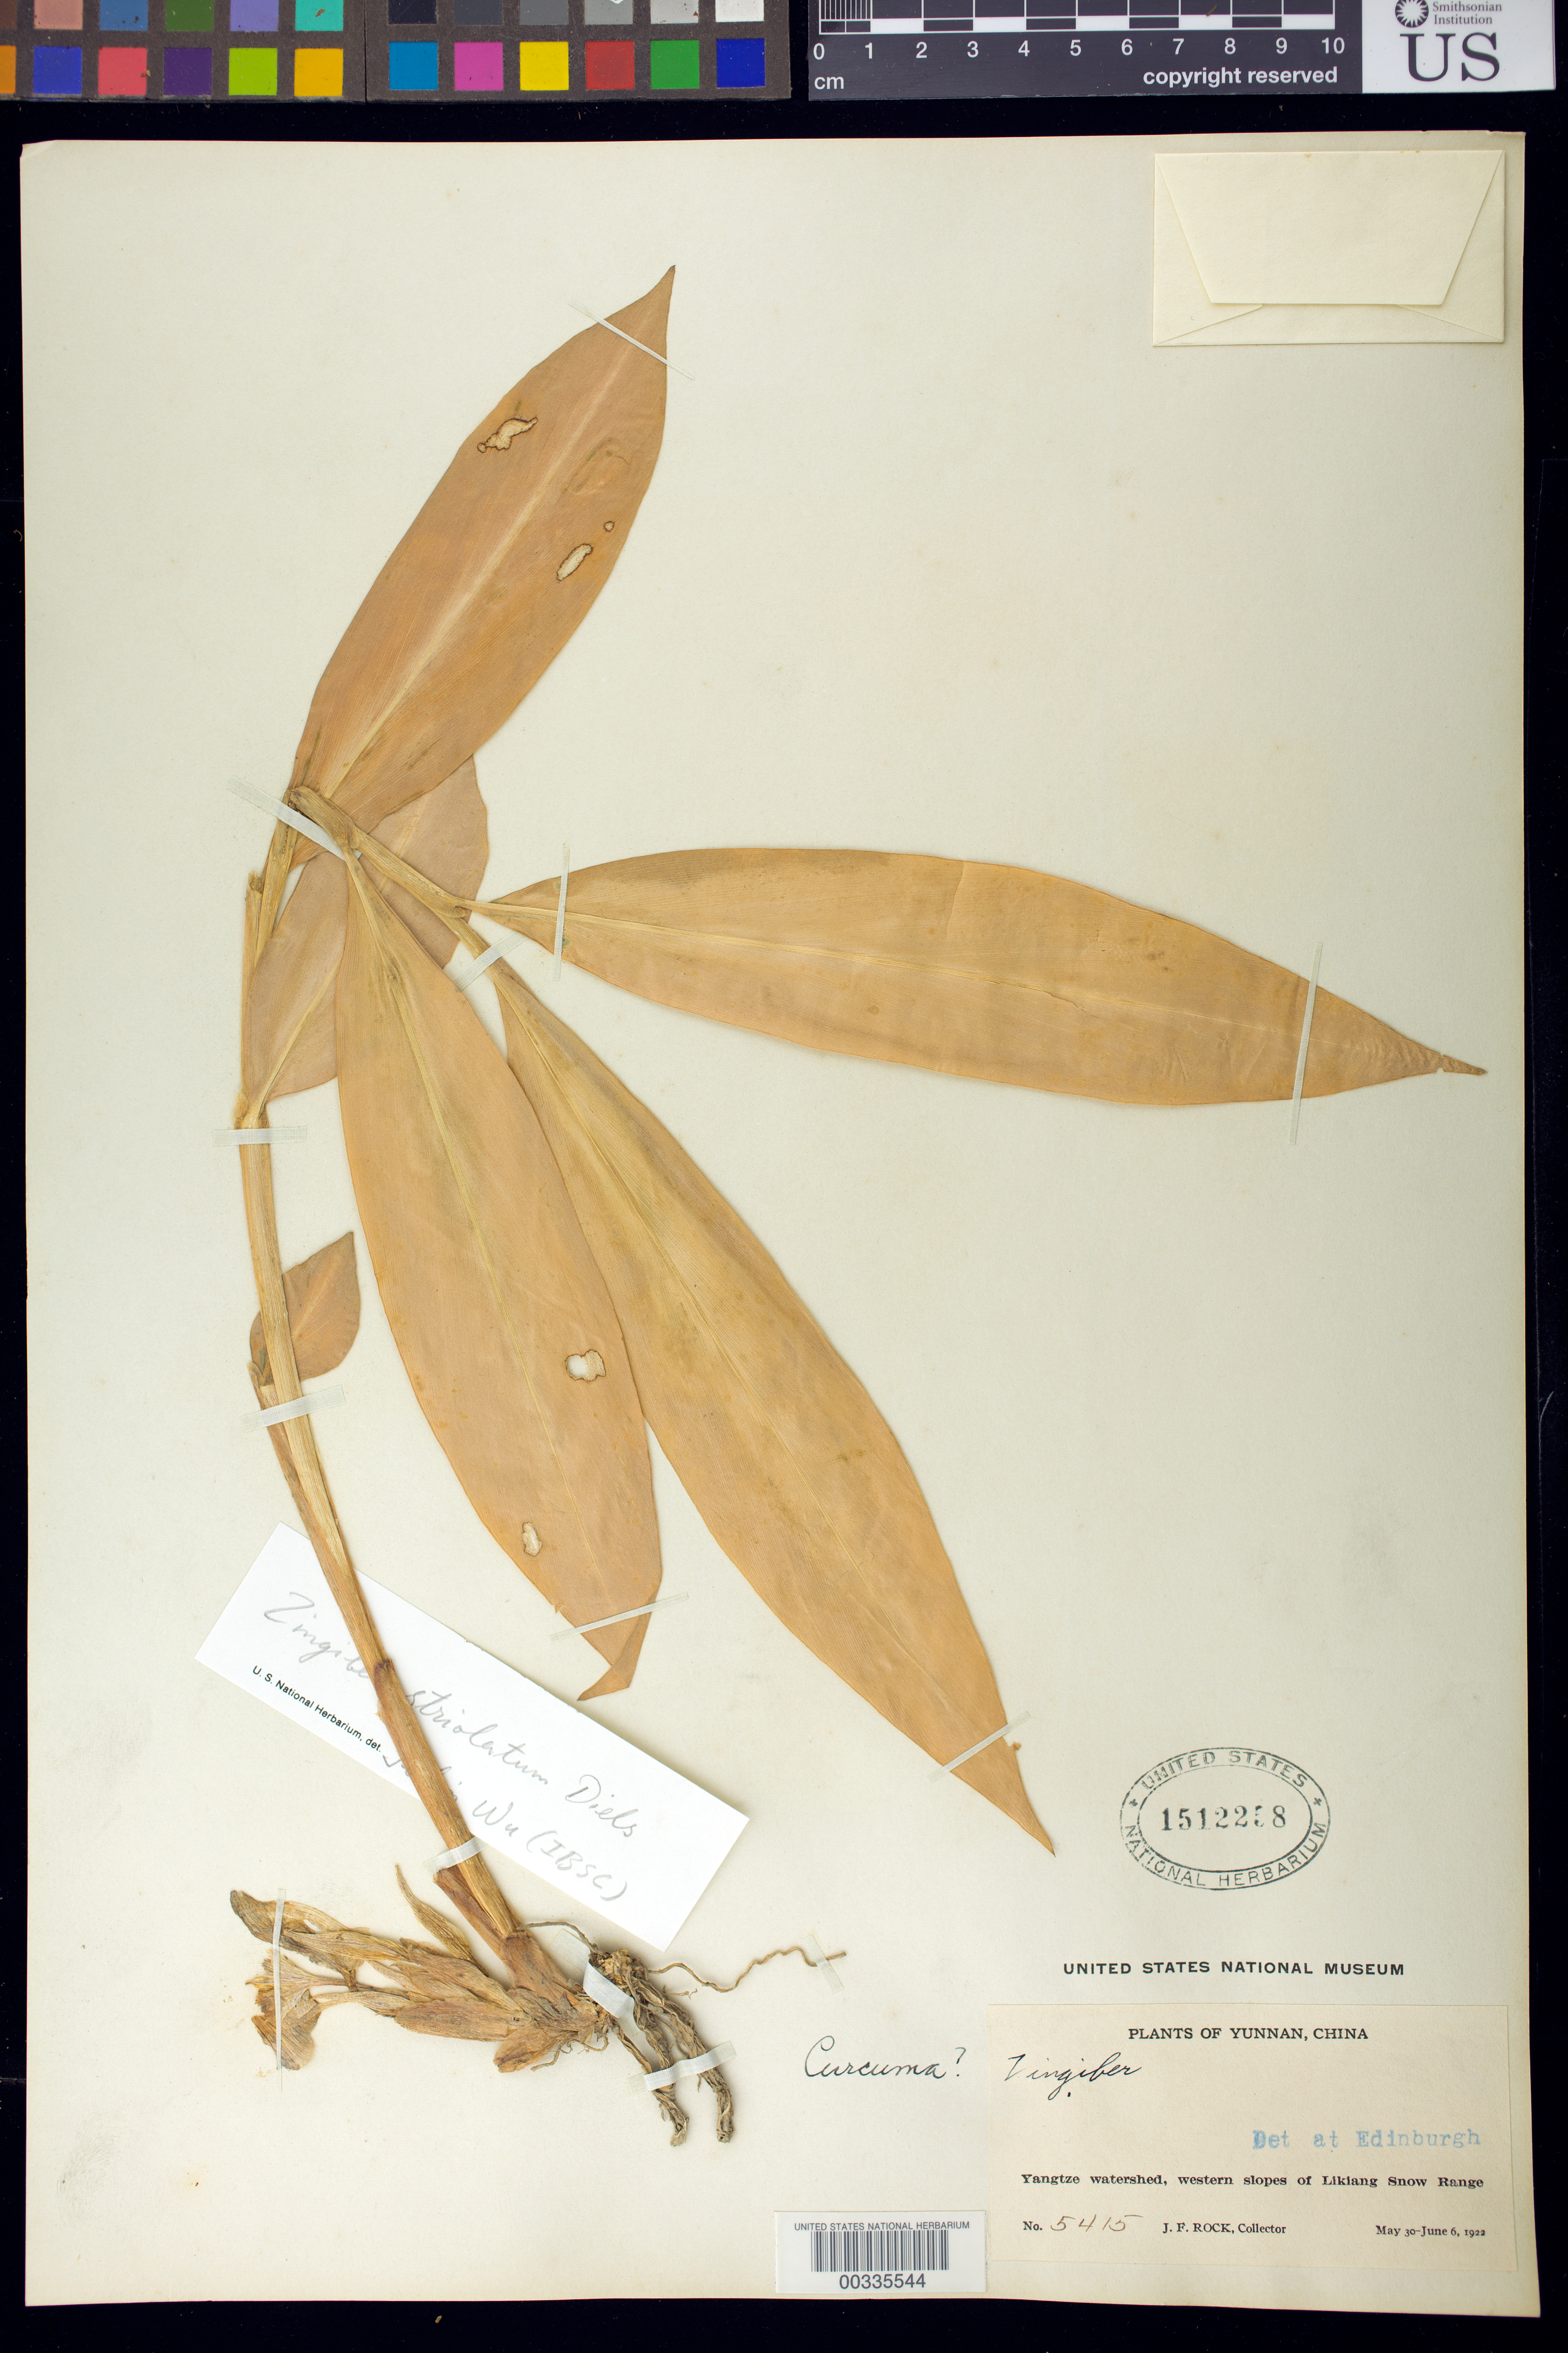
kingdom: Plantae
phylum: Tracheophyta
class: Liliopsida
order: Zingiberales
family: Zingiberaceae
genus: Zingiber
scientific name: Zingiber striolatum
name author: Diels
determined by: Wu, Te-Ling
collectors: J. F. Rock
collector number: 5415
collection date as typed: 30 May 1922 to 06 Jun 1922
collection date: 1922-05-30/1922-06-06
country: China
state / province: Yunnan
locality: Yangtze watershed, western slopes of Likiang snow range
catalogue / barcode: US 1512258